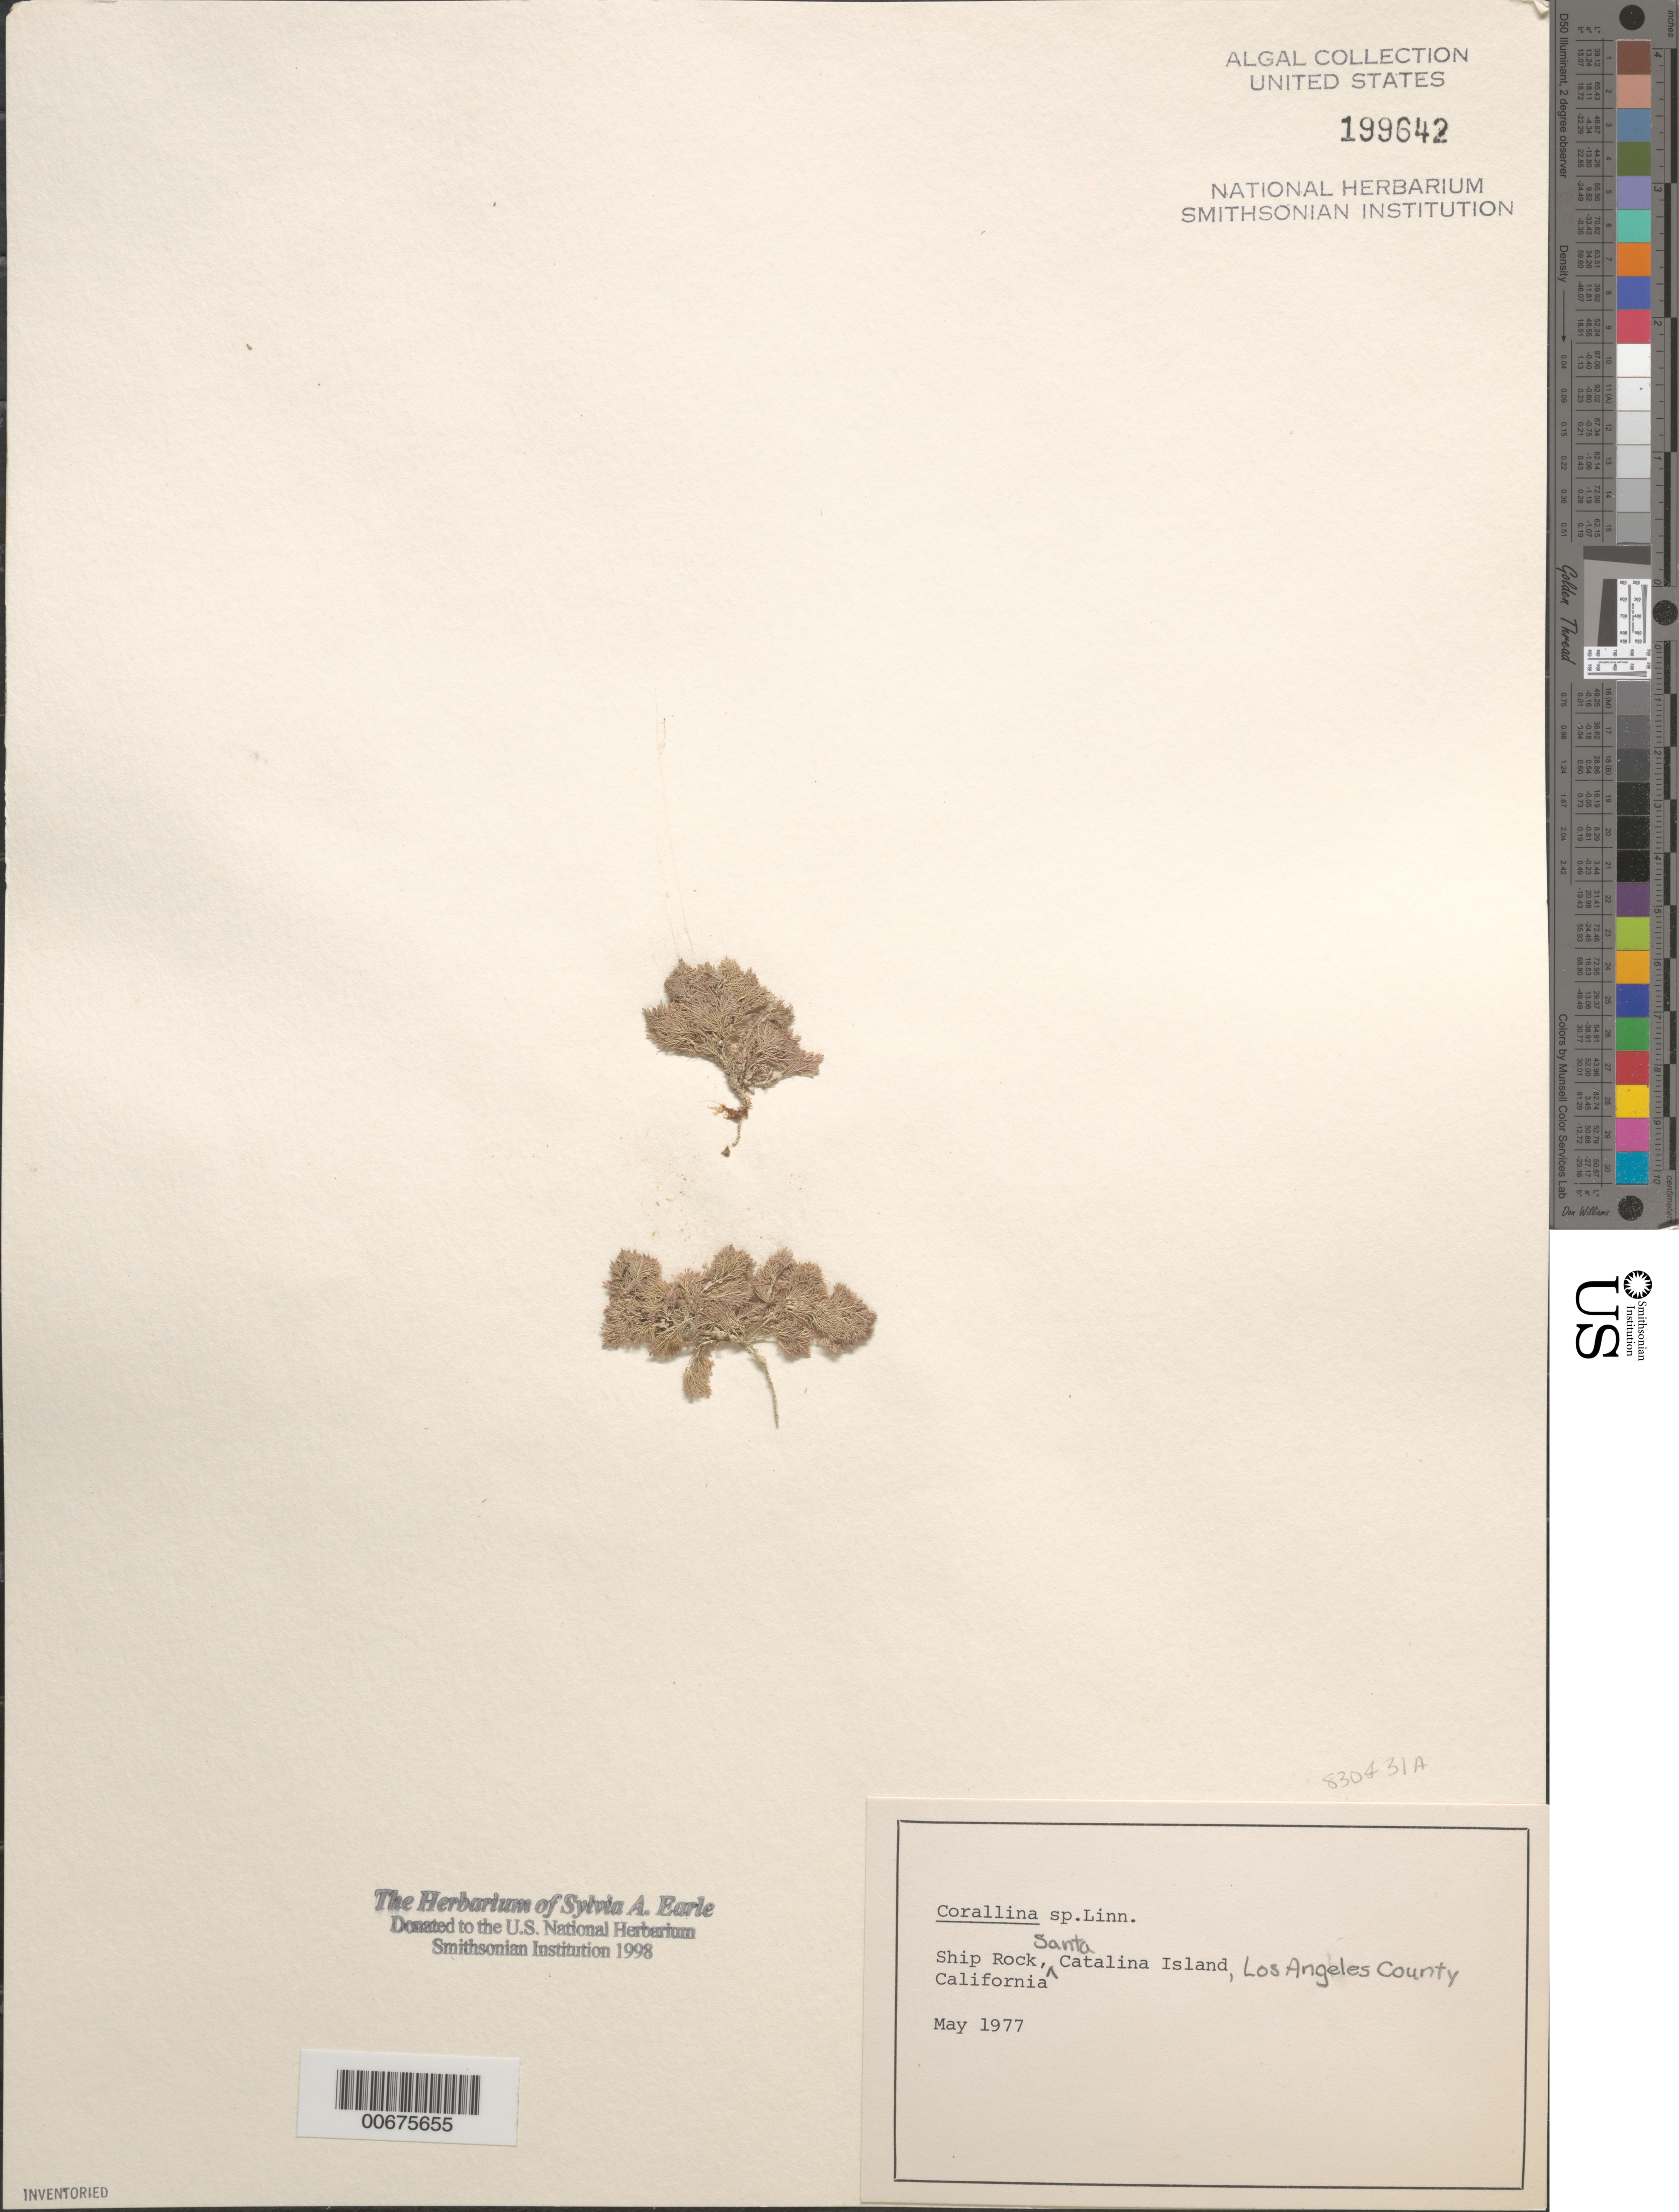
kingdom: Plantae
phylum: Rhodophyta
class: Florideophyceae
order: Corallinales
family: Corallinaceae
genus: Corallina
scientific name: Corallina sp.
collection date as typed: May 1977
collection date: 1977-05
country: United States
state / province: California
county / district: Los Angeles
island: Santa Catalina Island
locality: Ship Rock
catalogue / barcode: US 199642